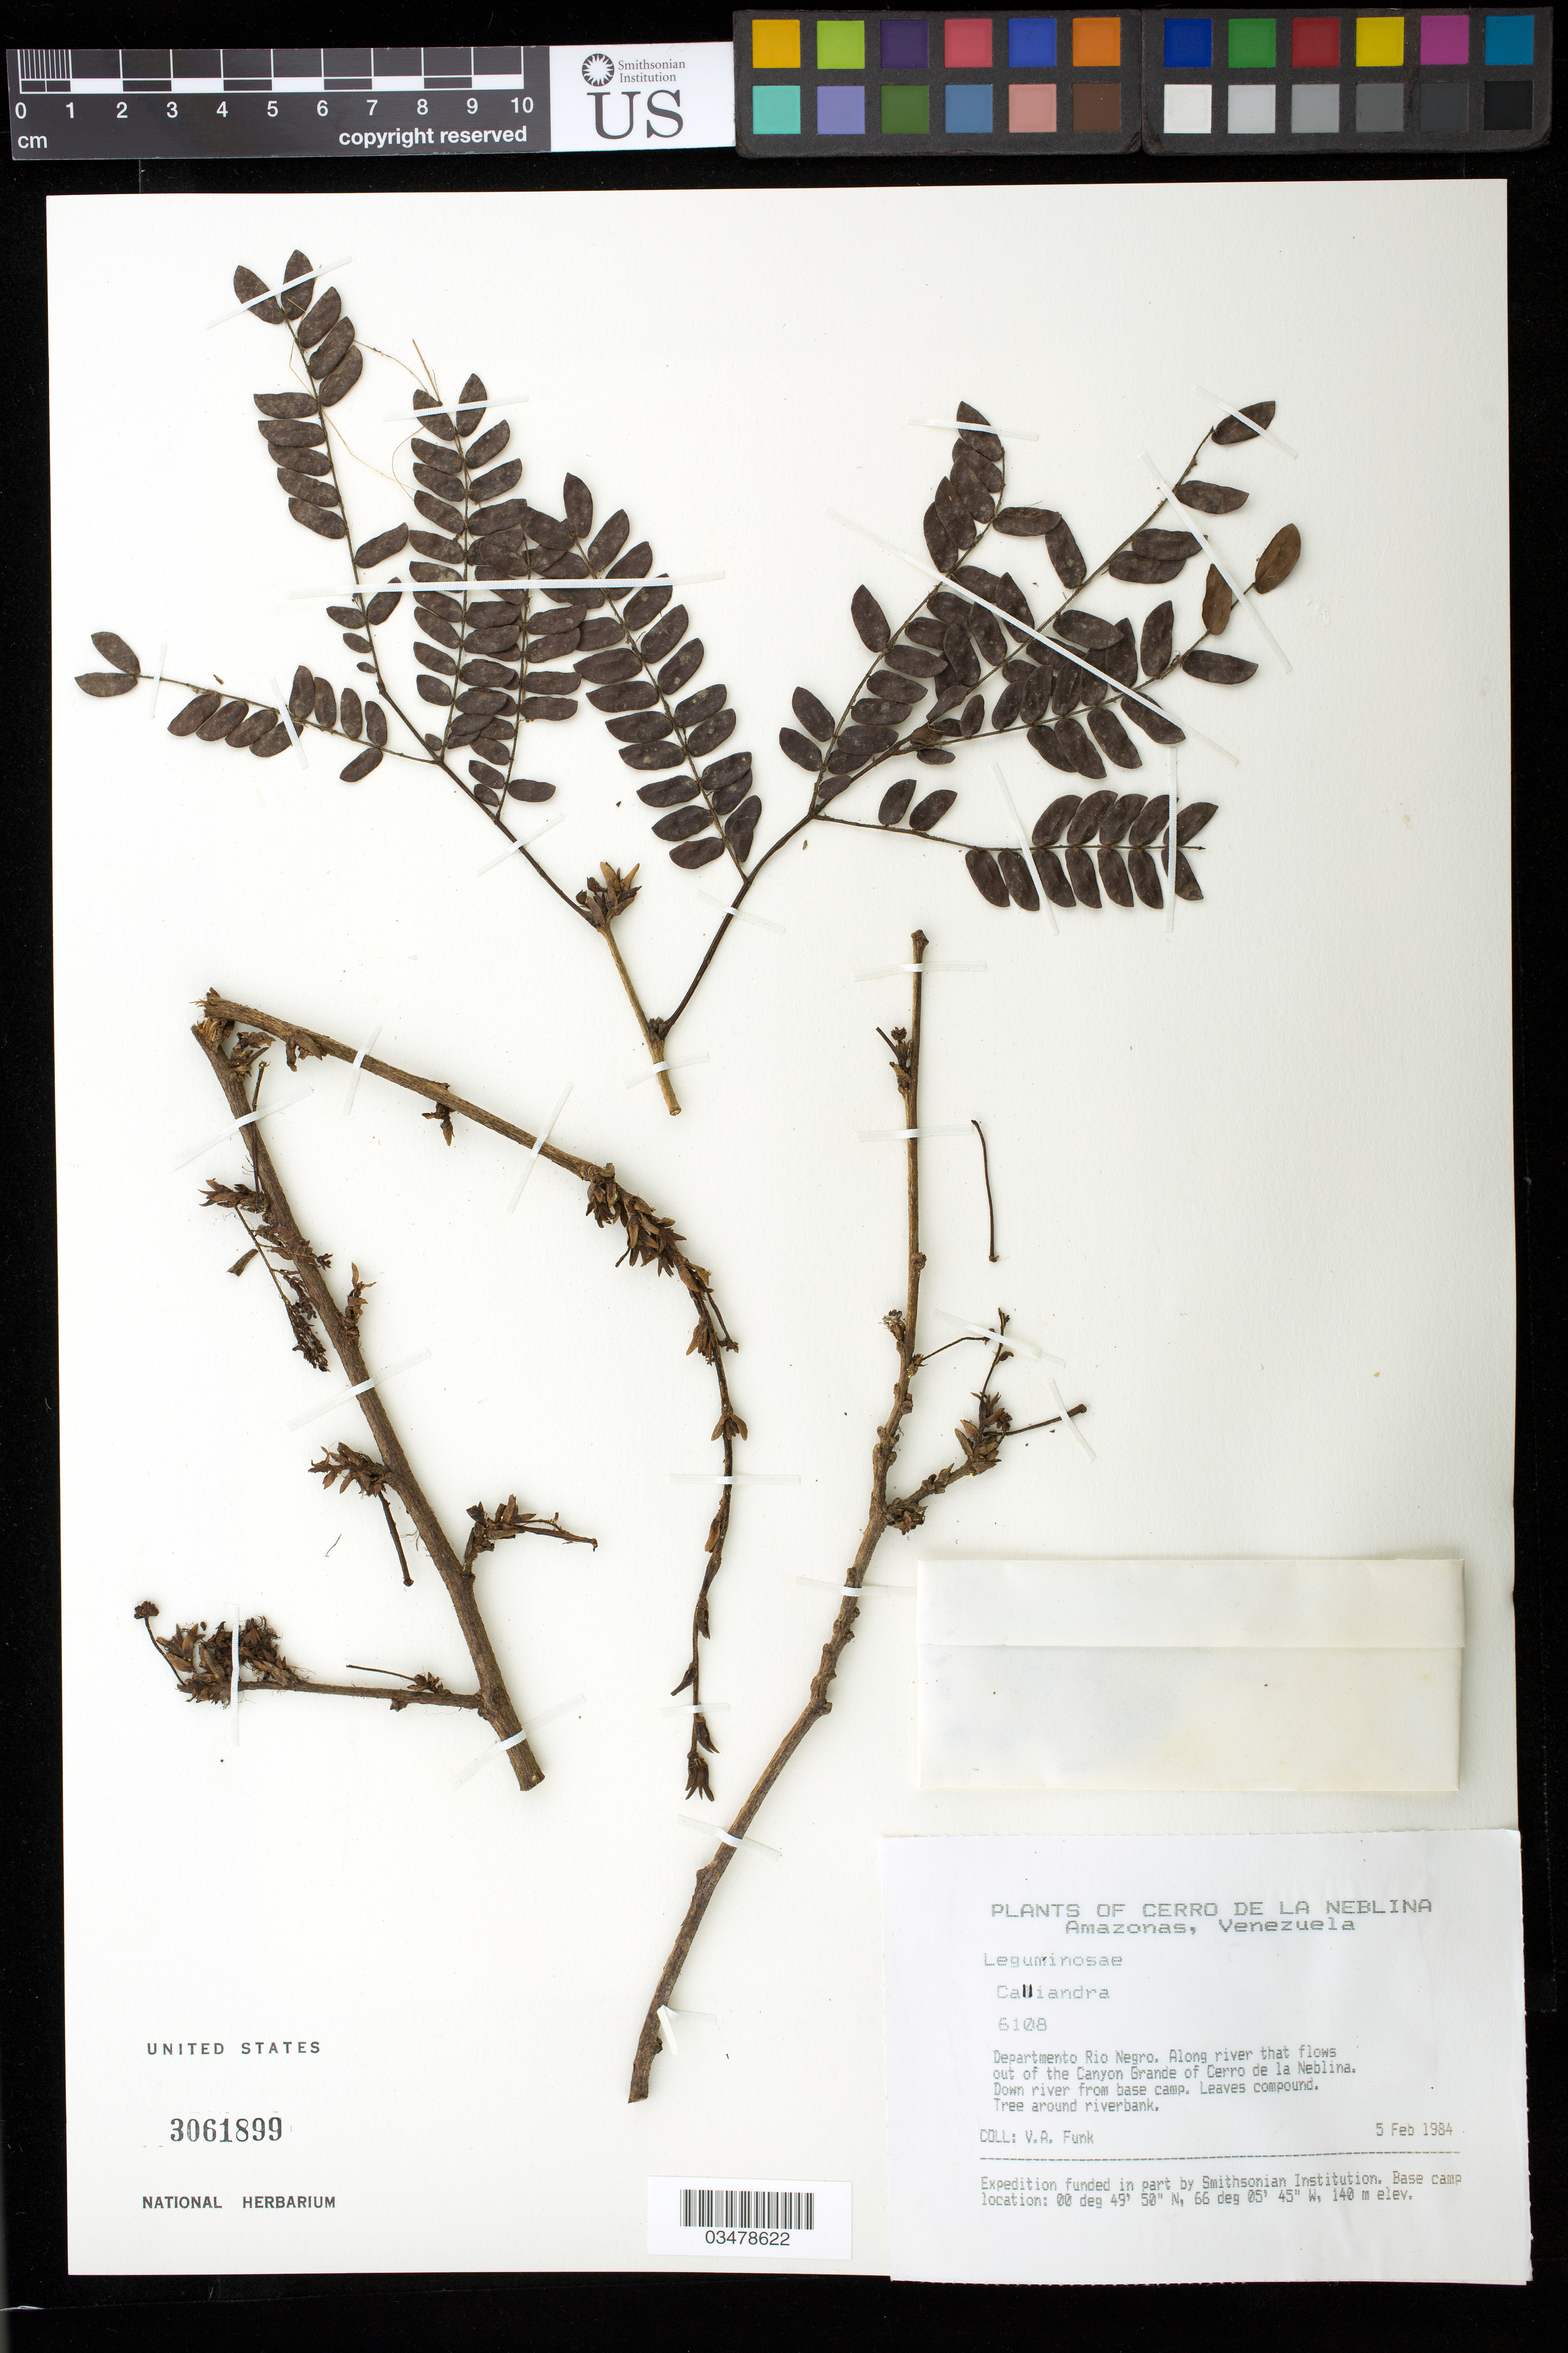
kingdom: Plantae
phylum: Tracheophyta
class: Magnoliopsida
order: Fabales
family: Fabaceae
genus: Calliandra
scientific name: Calliandra sp.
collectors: V. Funk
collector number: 6108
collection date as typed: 5 Feb 1984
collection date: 1984-02-05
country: Venezuela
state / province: Amazonas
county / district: Río Negro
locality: Canyon Grande, Cerro de la Neblina, down river from base camp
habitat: Around riverbank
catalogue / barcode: US 3061899